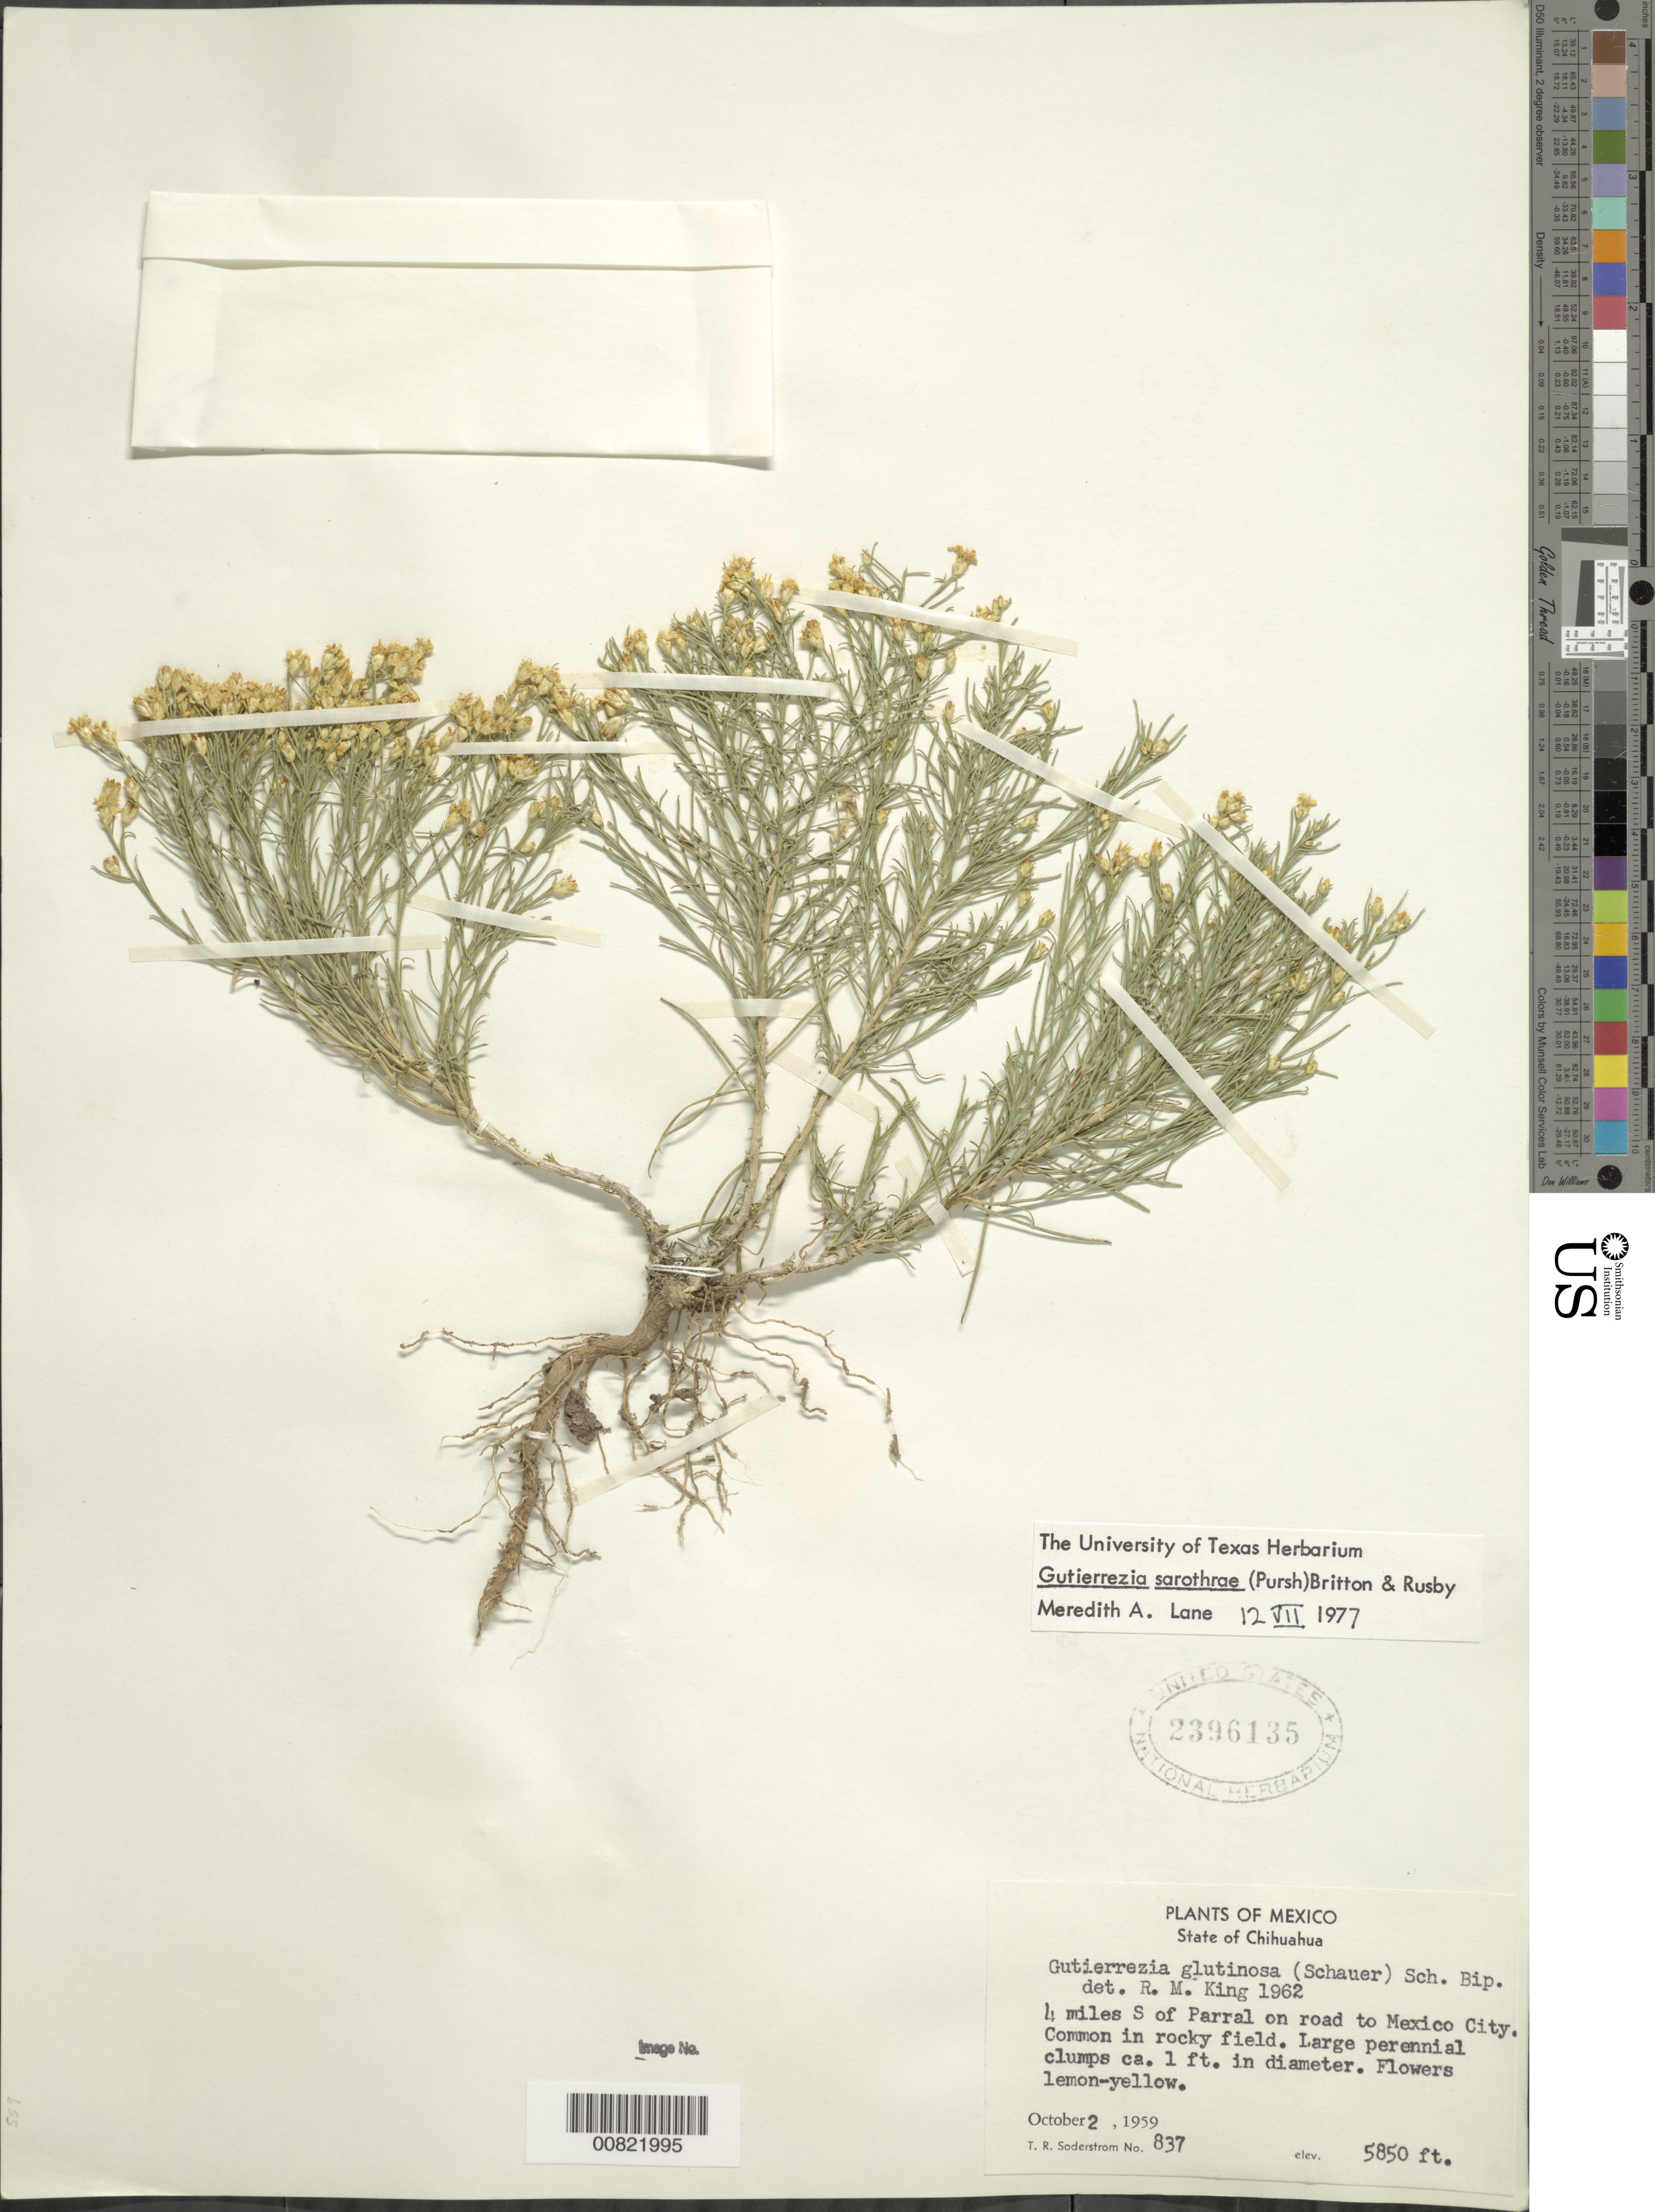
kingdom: Plantae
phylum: Tracheophyta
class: Magnoliopsida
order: Asterales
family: Asteraceae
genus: Gutierrezia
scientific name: Gutierrezia sarothrae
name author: (Pursh) Britton & Rusby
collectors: T. R. Soderstrom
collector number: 837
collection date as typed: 02 Oct 1959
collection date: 1959-10-02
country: Mexico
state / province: Chihuahua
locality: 4 miles S of Parral on road to Mexico City.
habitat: Common in rocky field.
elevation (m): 1783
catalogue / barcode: US 2396135